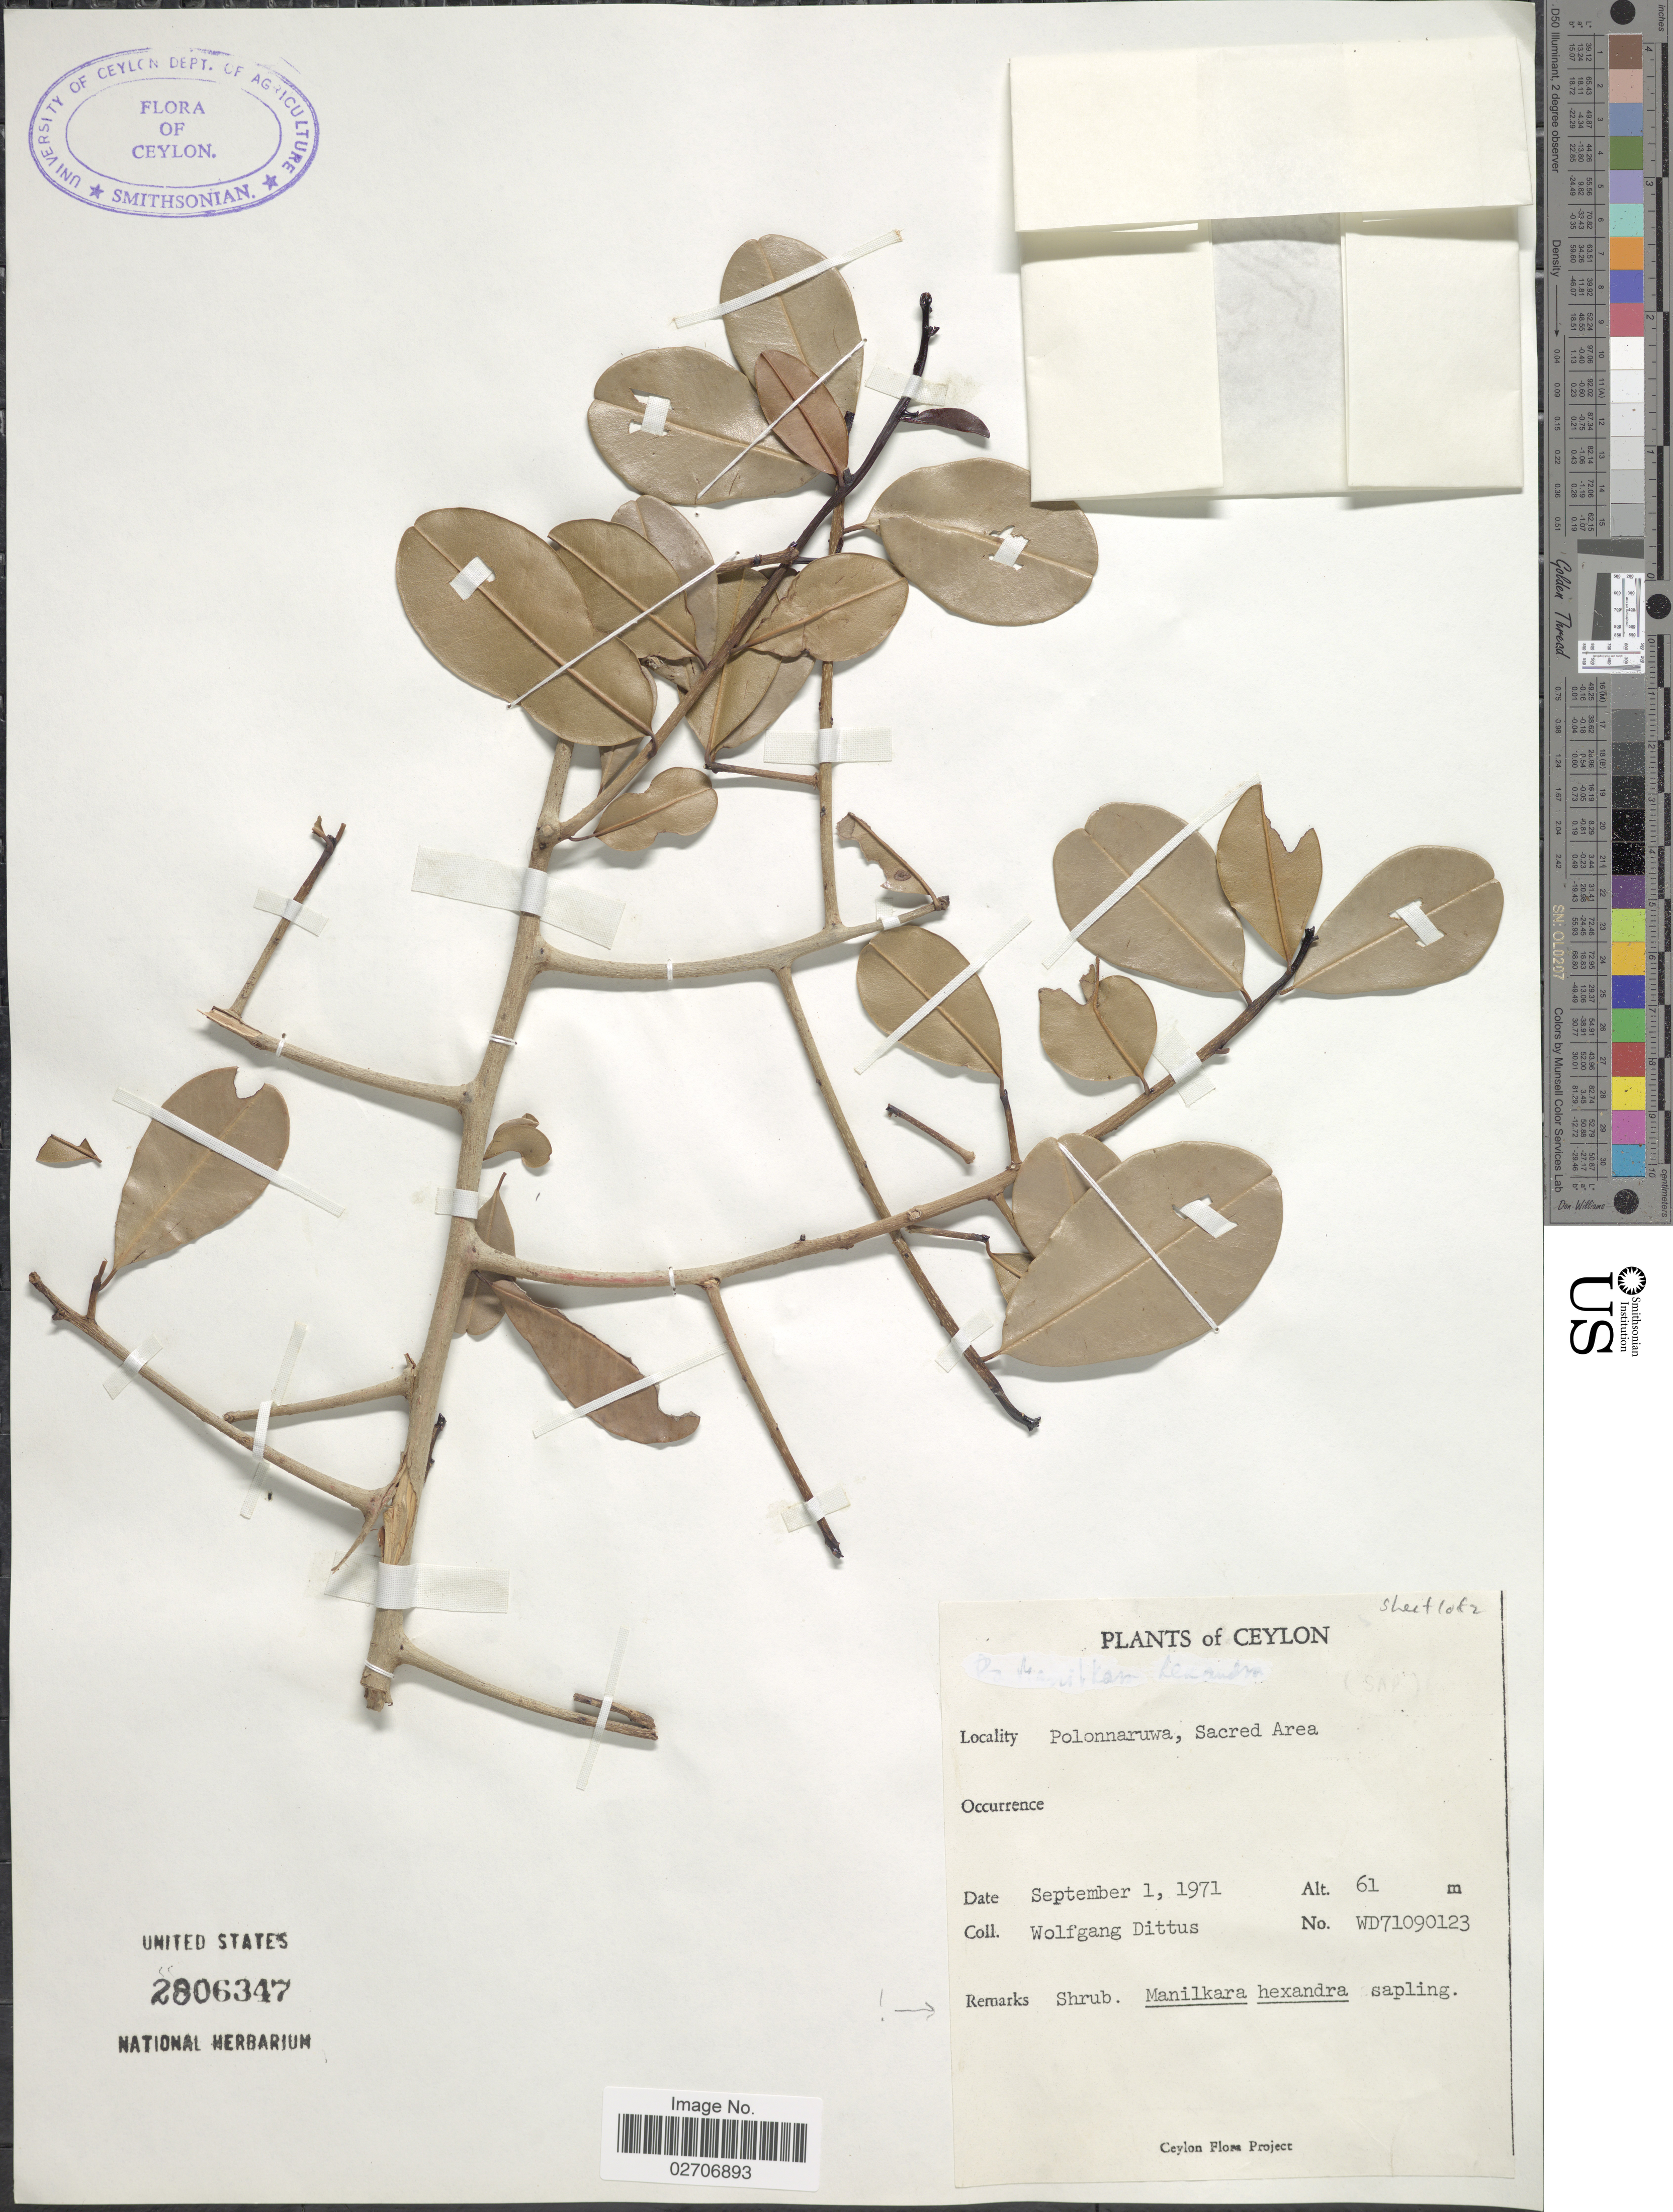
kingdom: Plantae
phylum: Tracheophyta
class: Magnoliopsida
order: Ericales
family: Sapotaceae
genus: Manilkara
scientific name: Manilkara hexandra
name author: (Roxb.) Dubard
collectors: W. Dittus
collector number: WD71090123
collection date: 1971-09-01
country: Sri Lanka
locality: Ceylon, Polonnaruwa, Sacred Area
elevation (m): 61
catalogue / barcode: US 2806347